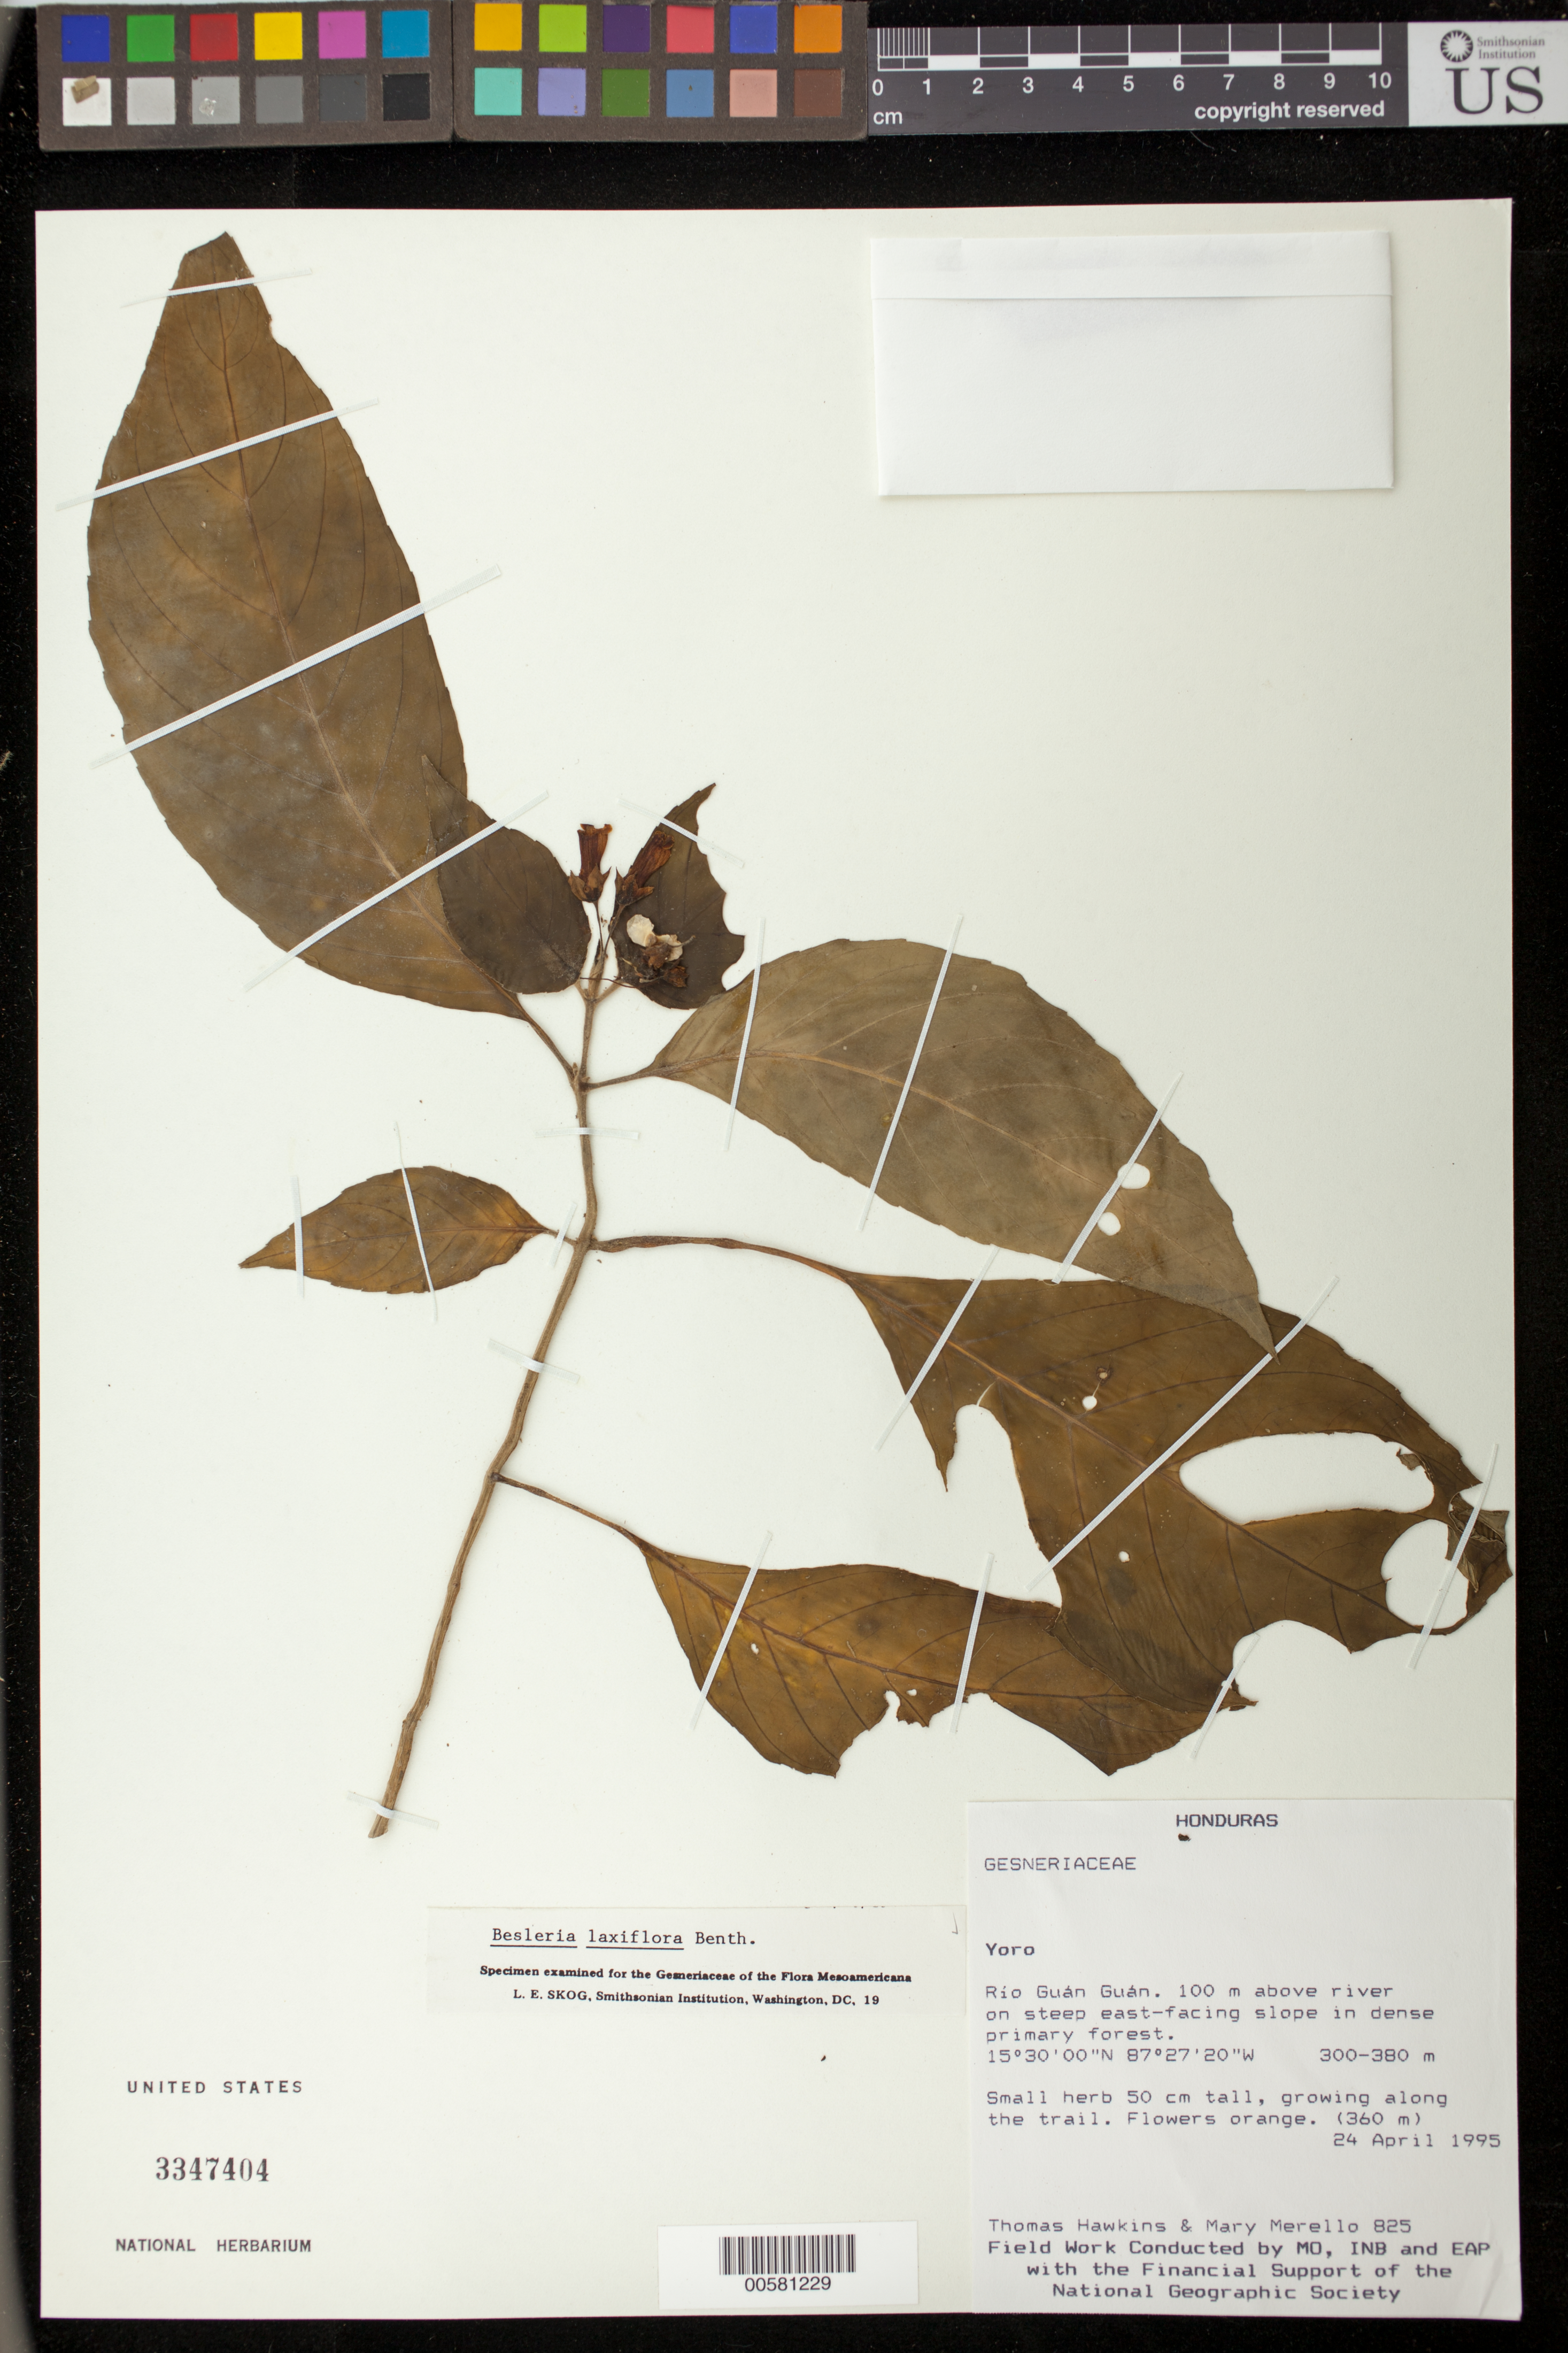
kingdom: Plantae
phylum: Tracheophyta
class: Magnoliopsida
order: Lamiales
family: Gesneriaceae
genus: Besleria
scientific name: Besleria laxiflora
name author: Benth.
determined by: Skog, Laurence E.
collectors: T. Hawkins & M. Merello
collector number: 825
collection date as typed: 24 Apr 1995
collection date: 1995-04-24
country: Honduras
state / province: Yoro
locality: Río Guán Guán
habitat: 100 m above river on steep E-facing slope in dense primary forest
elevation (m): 300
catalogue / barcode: US 3347404